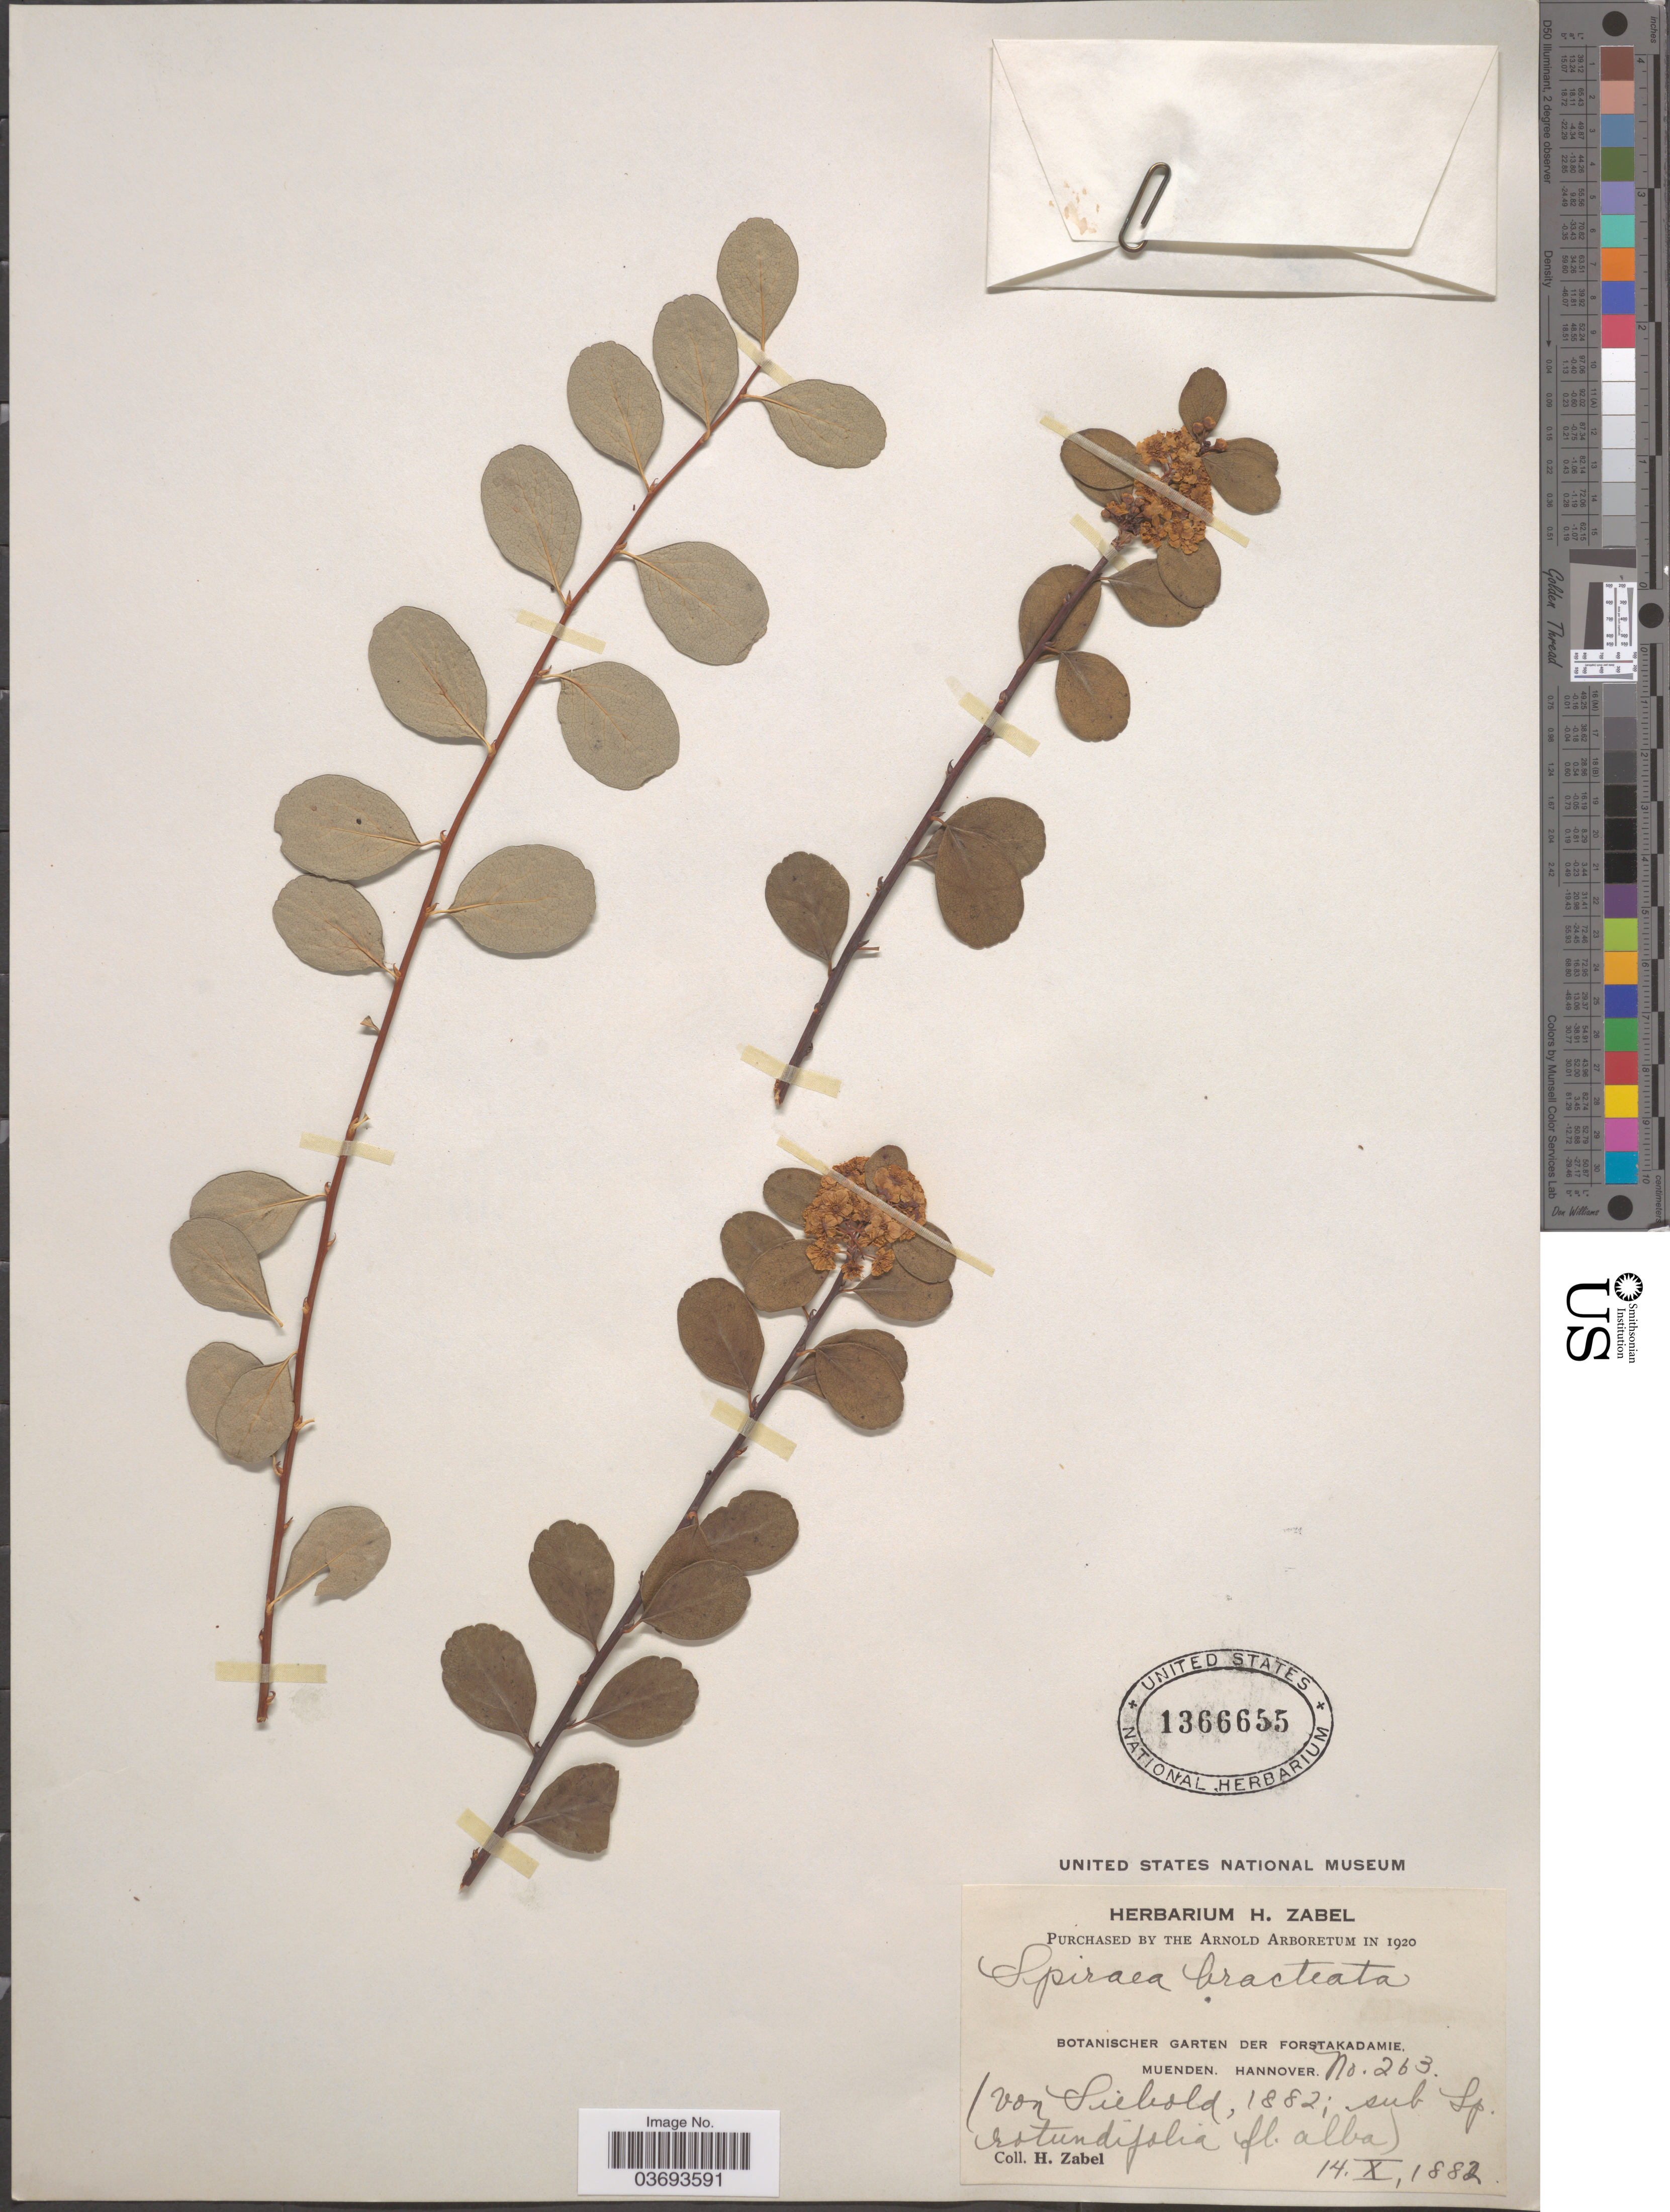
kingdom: Plantae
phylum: Tracheophyta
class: Magnoliopsida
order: Rosales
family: Rosaceae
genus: Spiraea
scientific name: Spiraea nipponica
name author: Maxim.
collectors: H. Zabel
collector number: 263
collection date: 1882-10-14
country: Germany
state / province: Niedersachsen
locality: Botanischer Garten der Forstakadamie, Muenden. Hannover.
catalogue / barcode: US 1366655